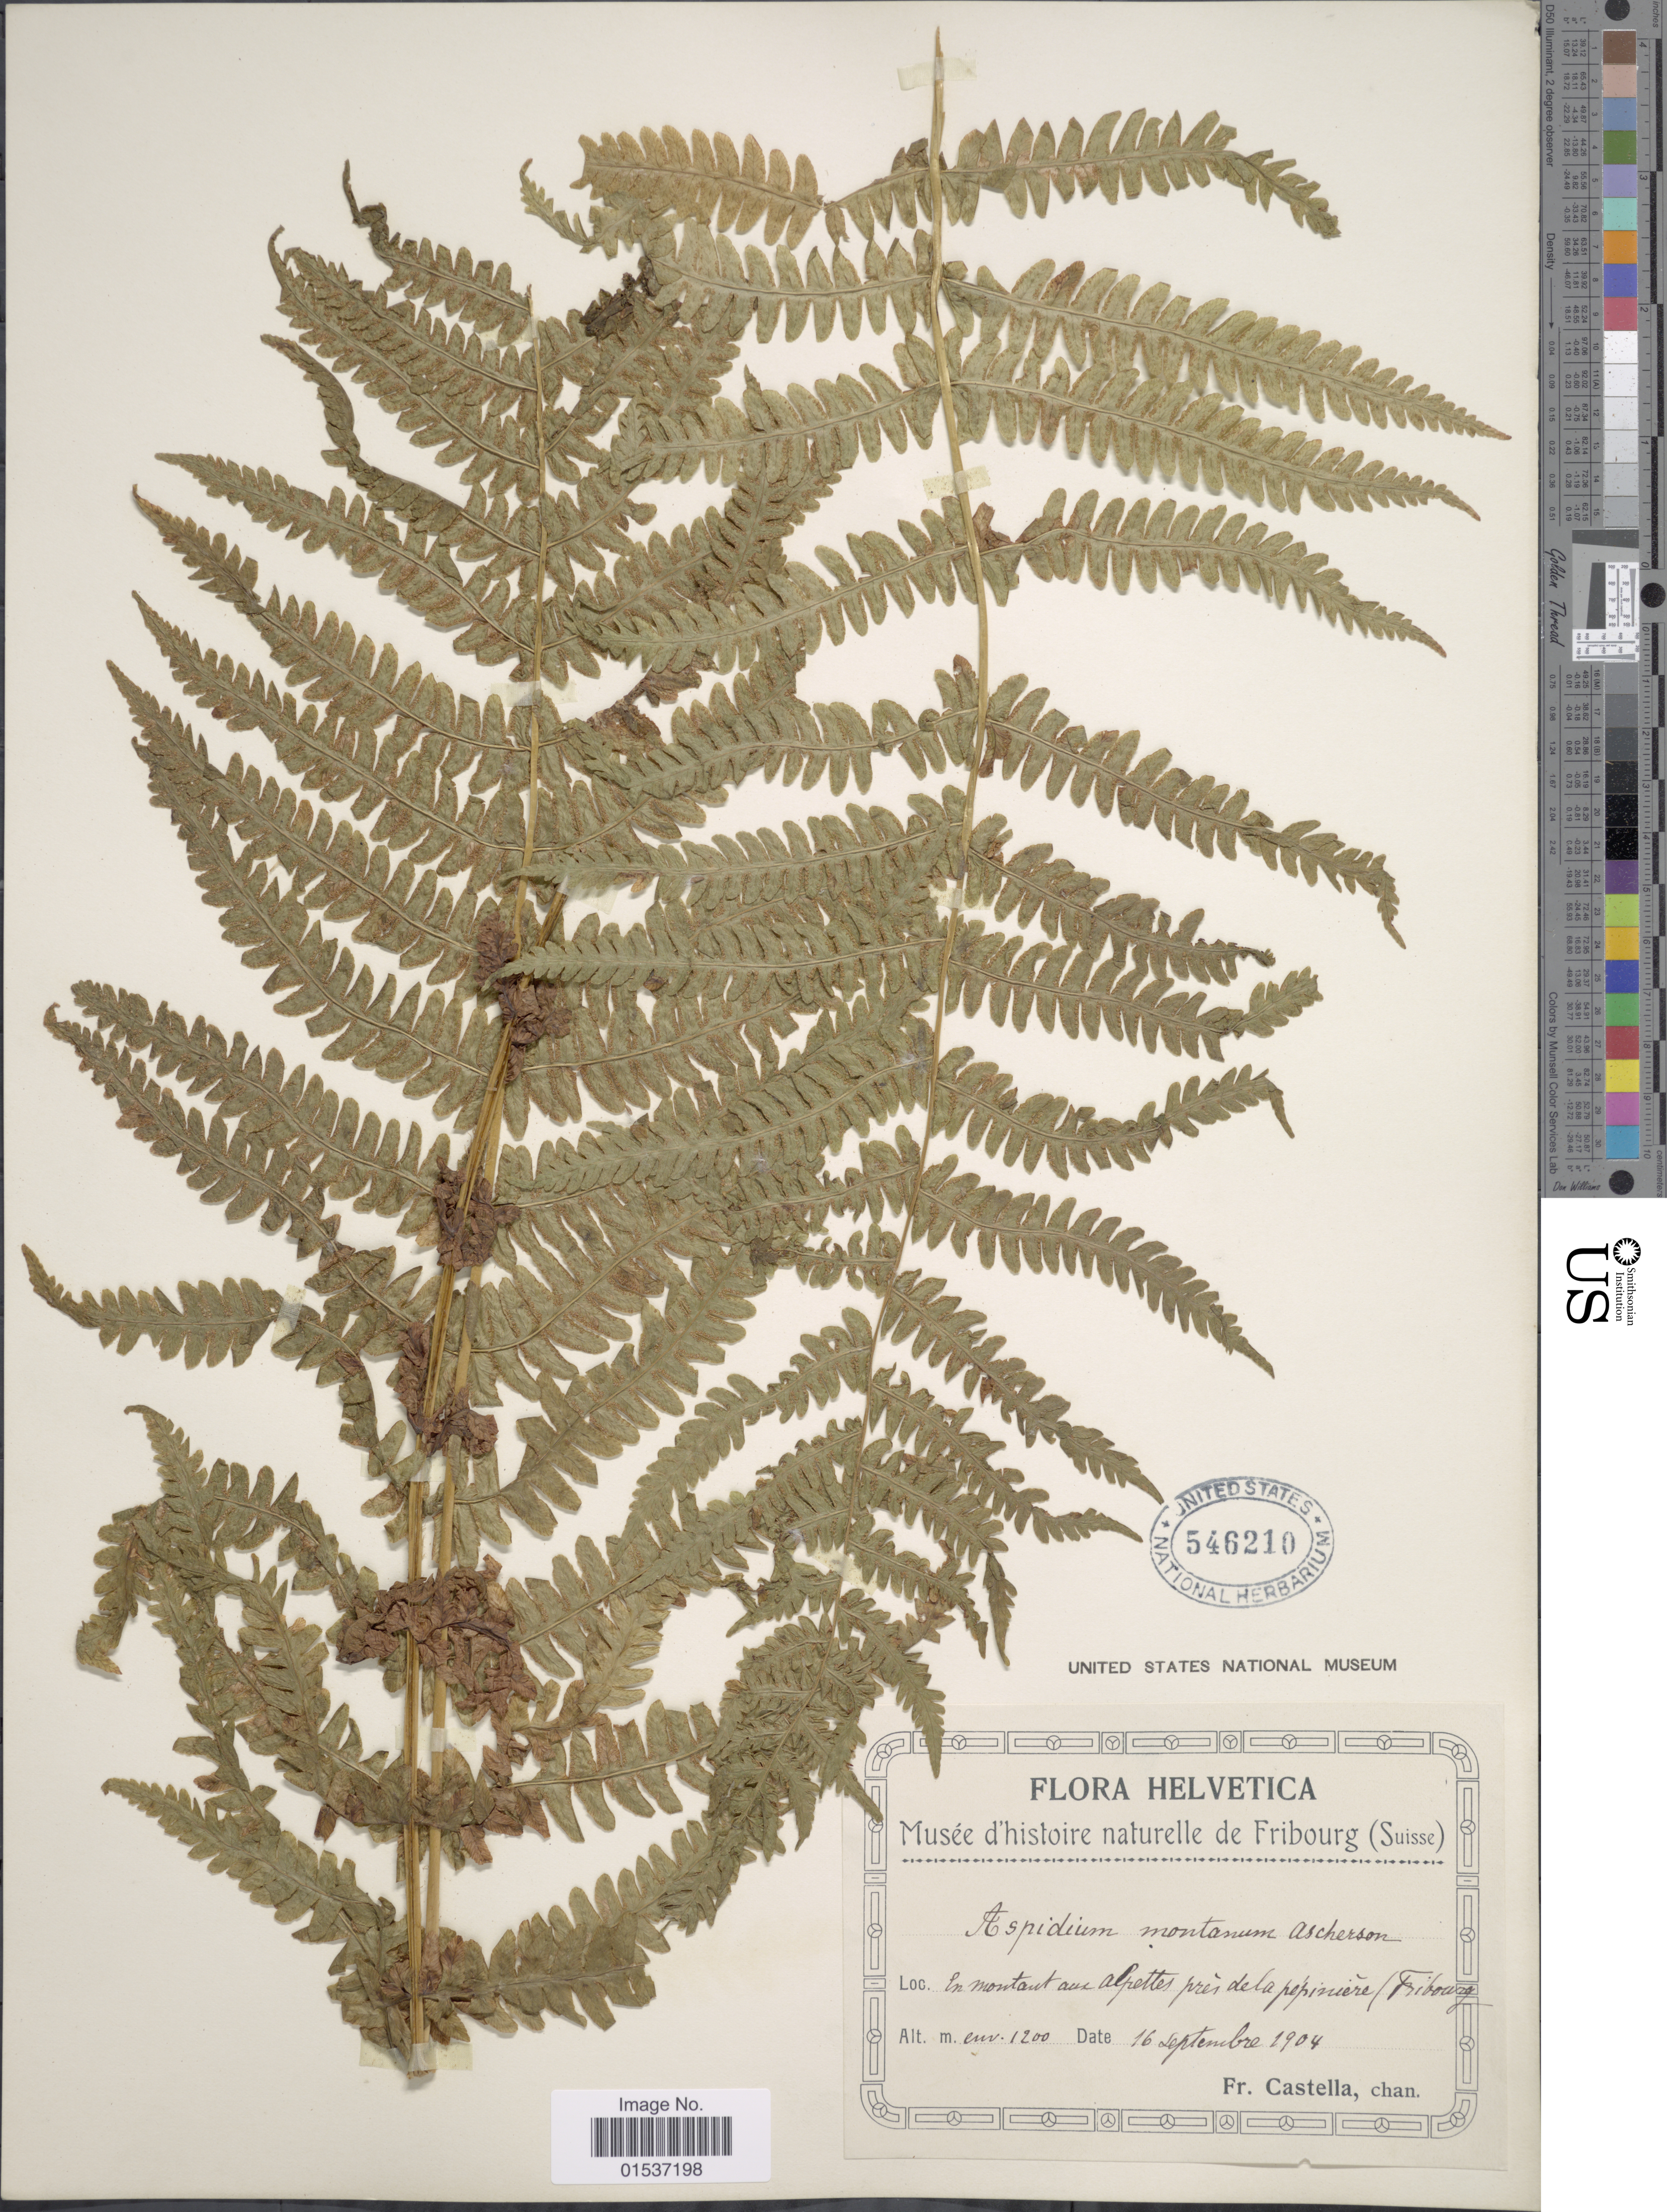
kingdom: Plantae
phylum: Tracheophyta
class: Polypodiopsida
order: Polypodiales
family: Thelypteridaceae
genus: Oreopteris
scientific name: Oreopteris limbosperma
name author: (All.) K. Iwats.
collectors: Fr. Castella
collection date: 1904-09-16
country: Switzerland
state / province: Fribourg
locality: Helvetica, En montant aux alpettes pres de la pepiniere (Fribourg).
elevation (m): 1200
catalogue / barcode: US 546210